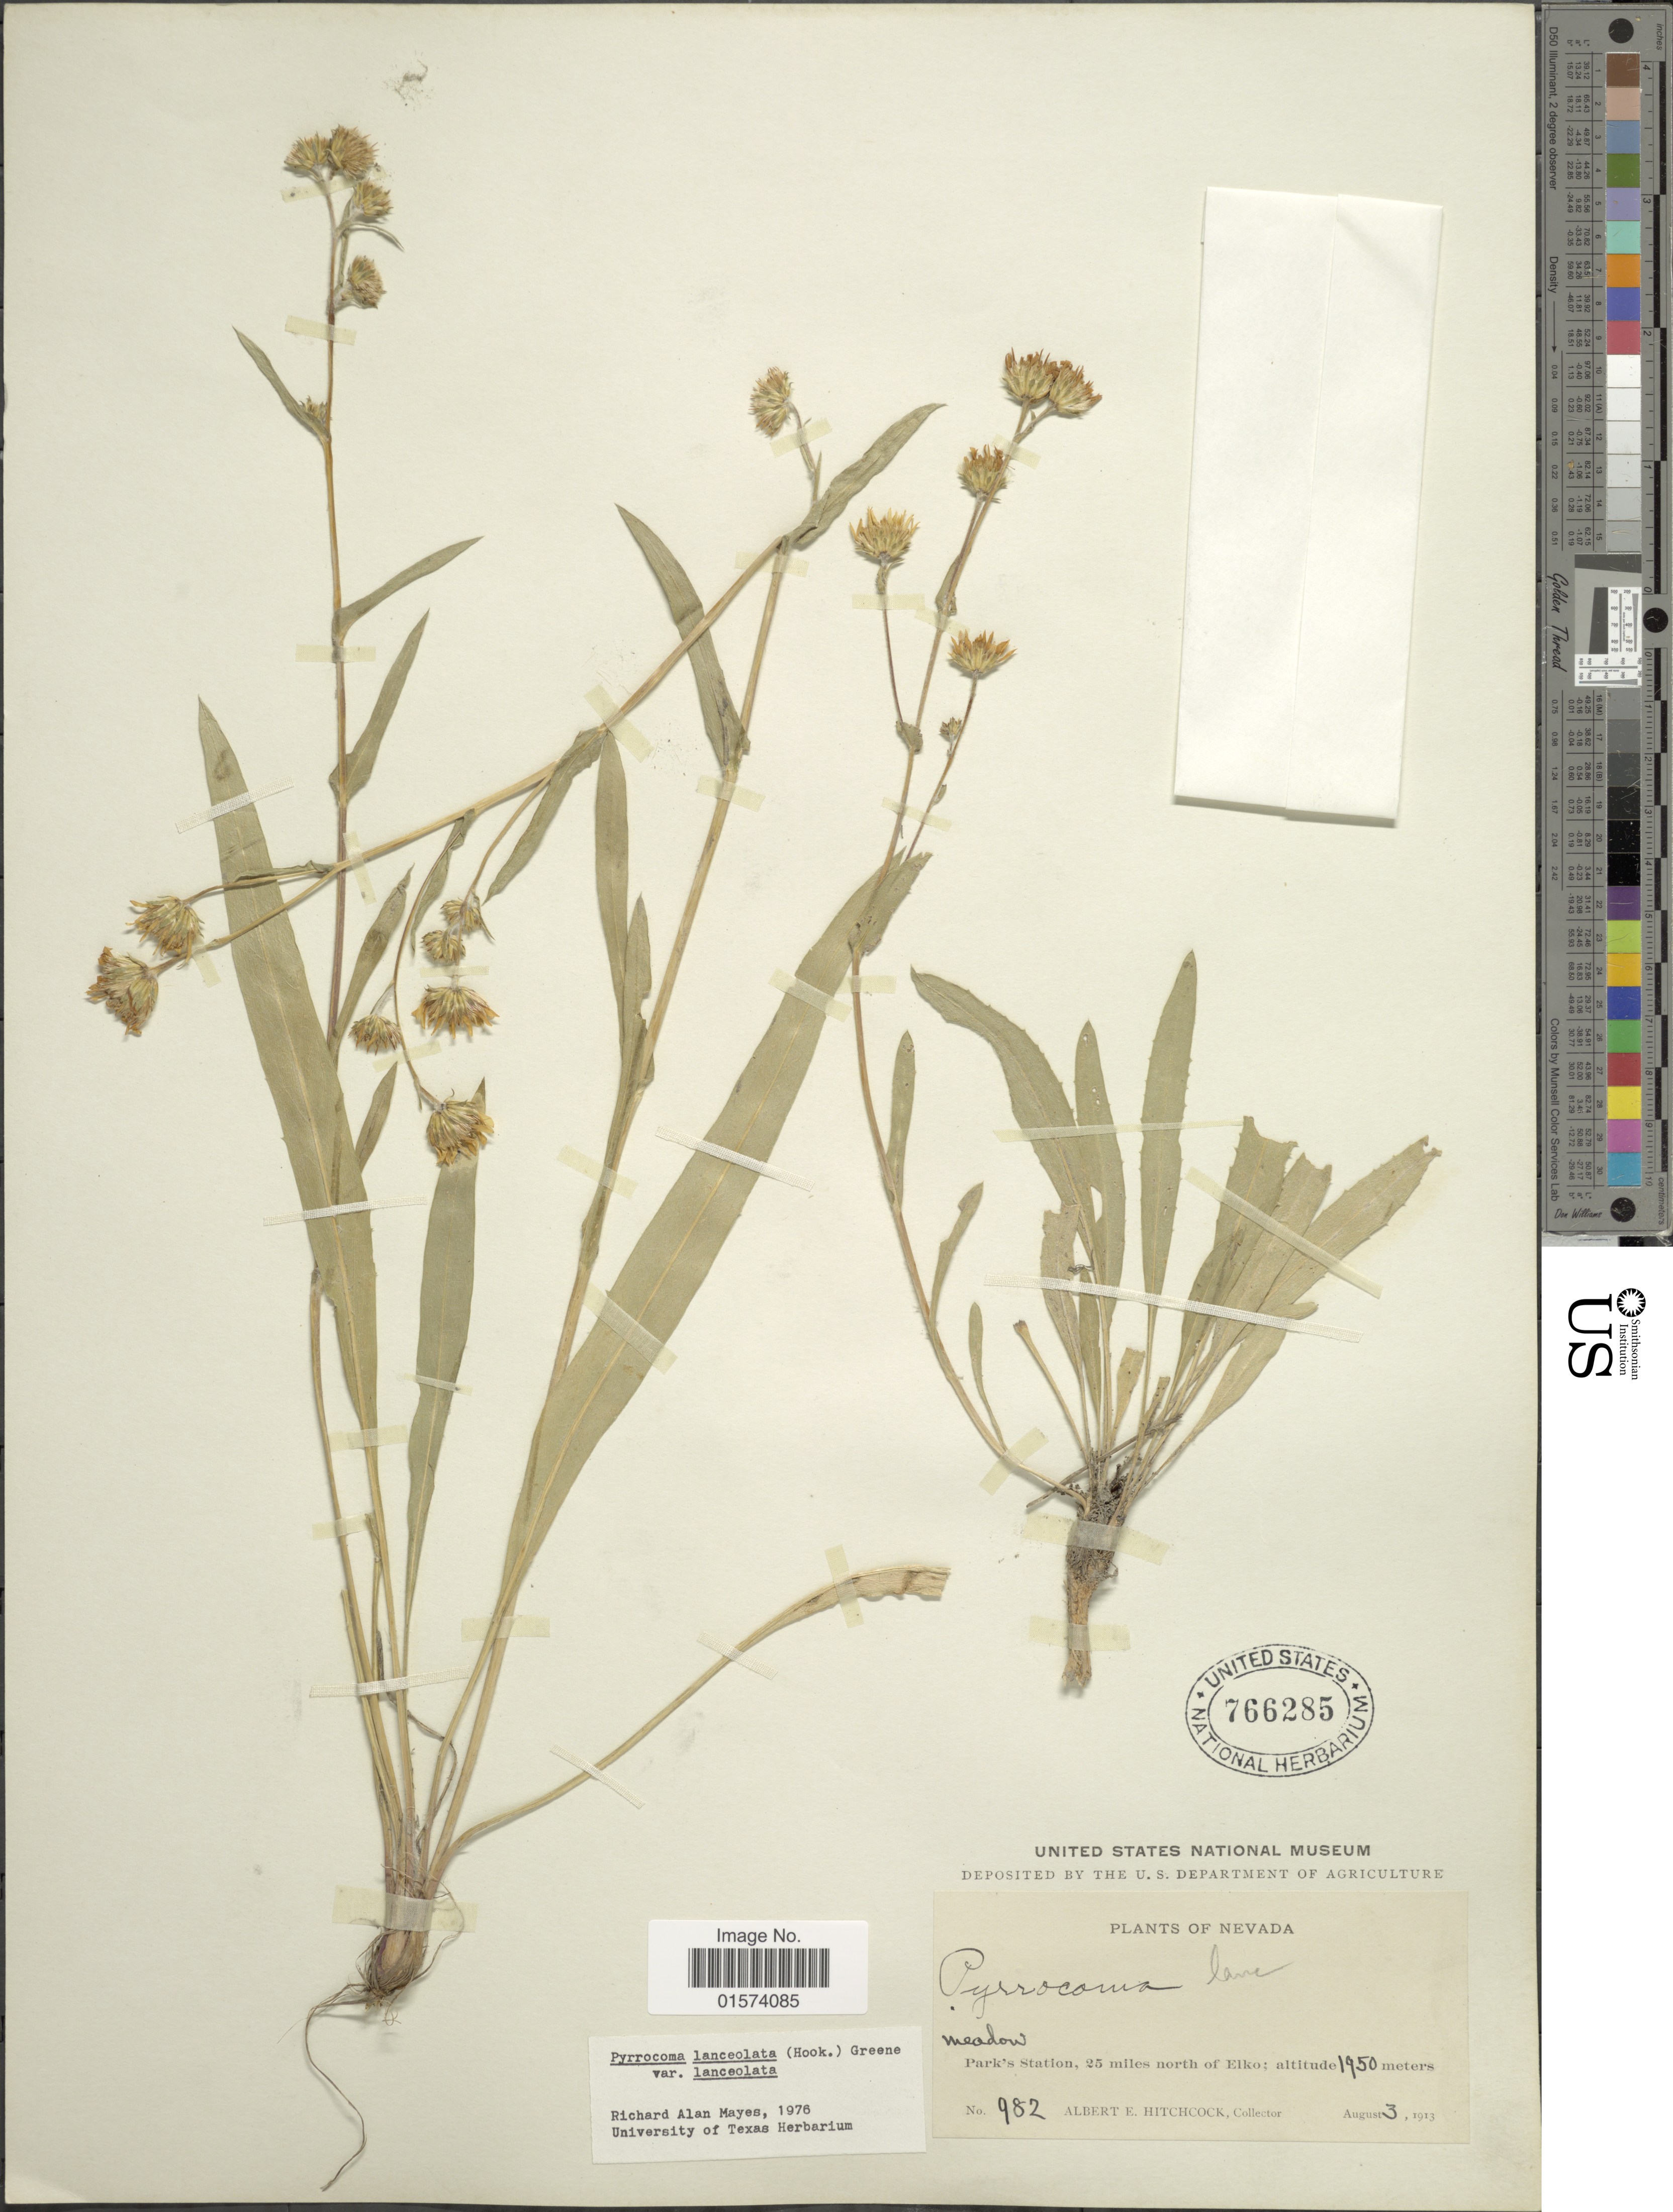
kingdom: Plantae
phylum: Tracheophyta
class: Magnoliopsida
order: Asterales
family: Asteraceae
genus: Pyrrocoma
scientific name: Pyrrocoma lanceolata var. lanceolata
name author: (Hook.) Greene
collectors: A. Hitchcock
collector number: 982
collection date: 1913-08-03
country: United States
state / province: Nevada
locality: Meadow, Park's Station, 25 miles north of Elko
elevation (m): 1950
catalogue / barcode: US 766285